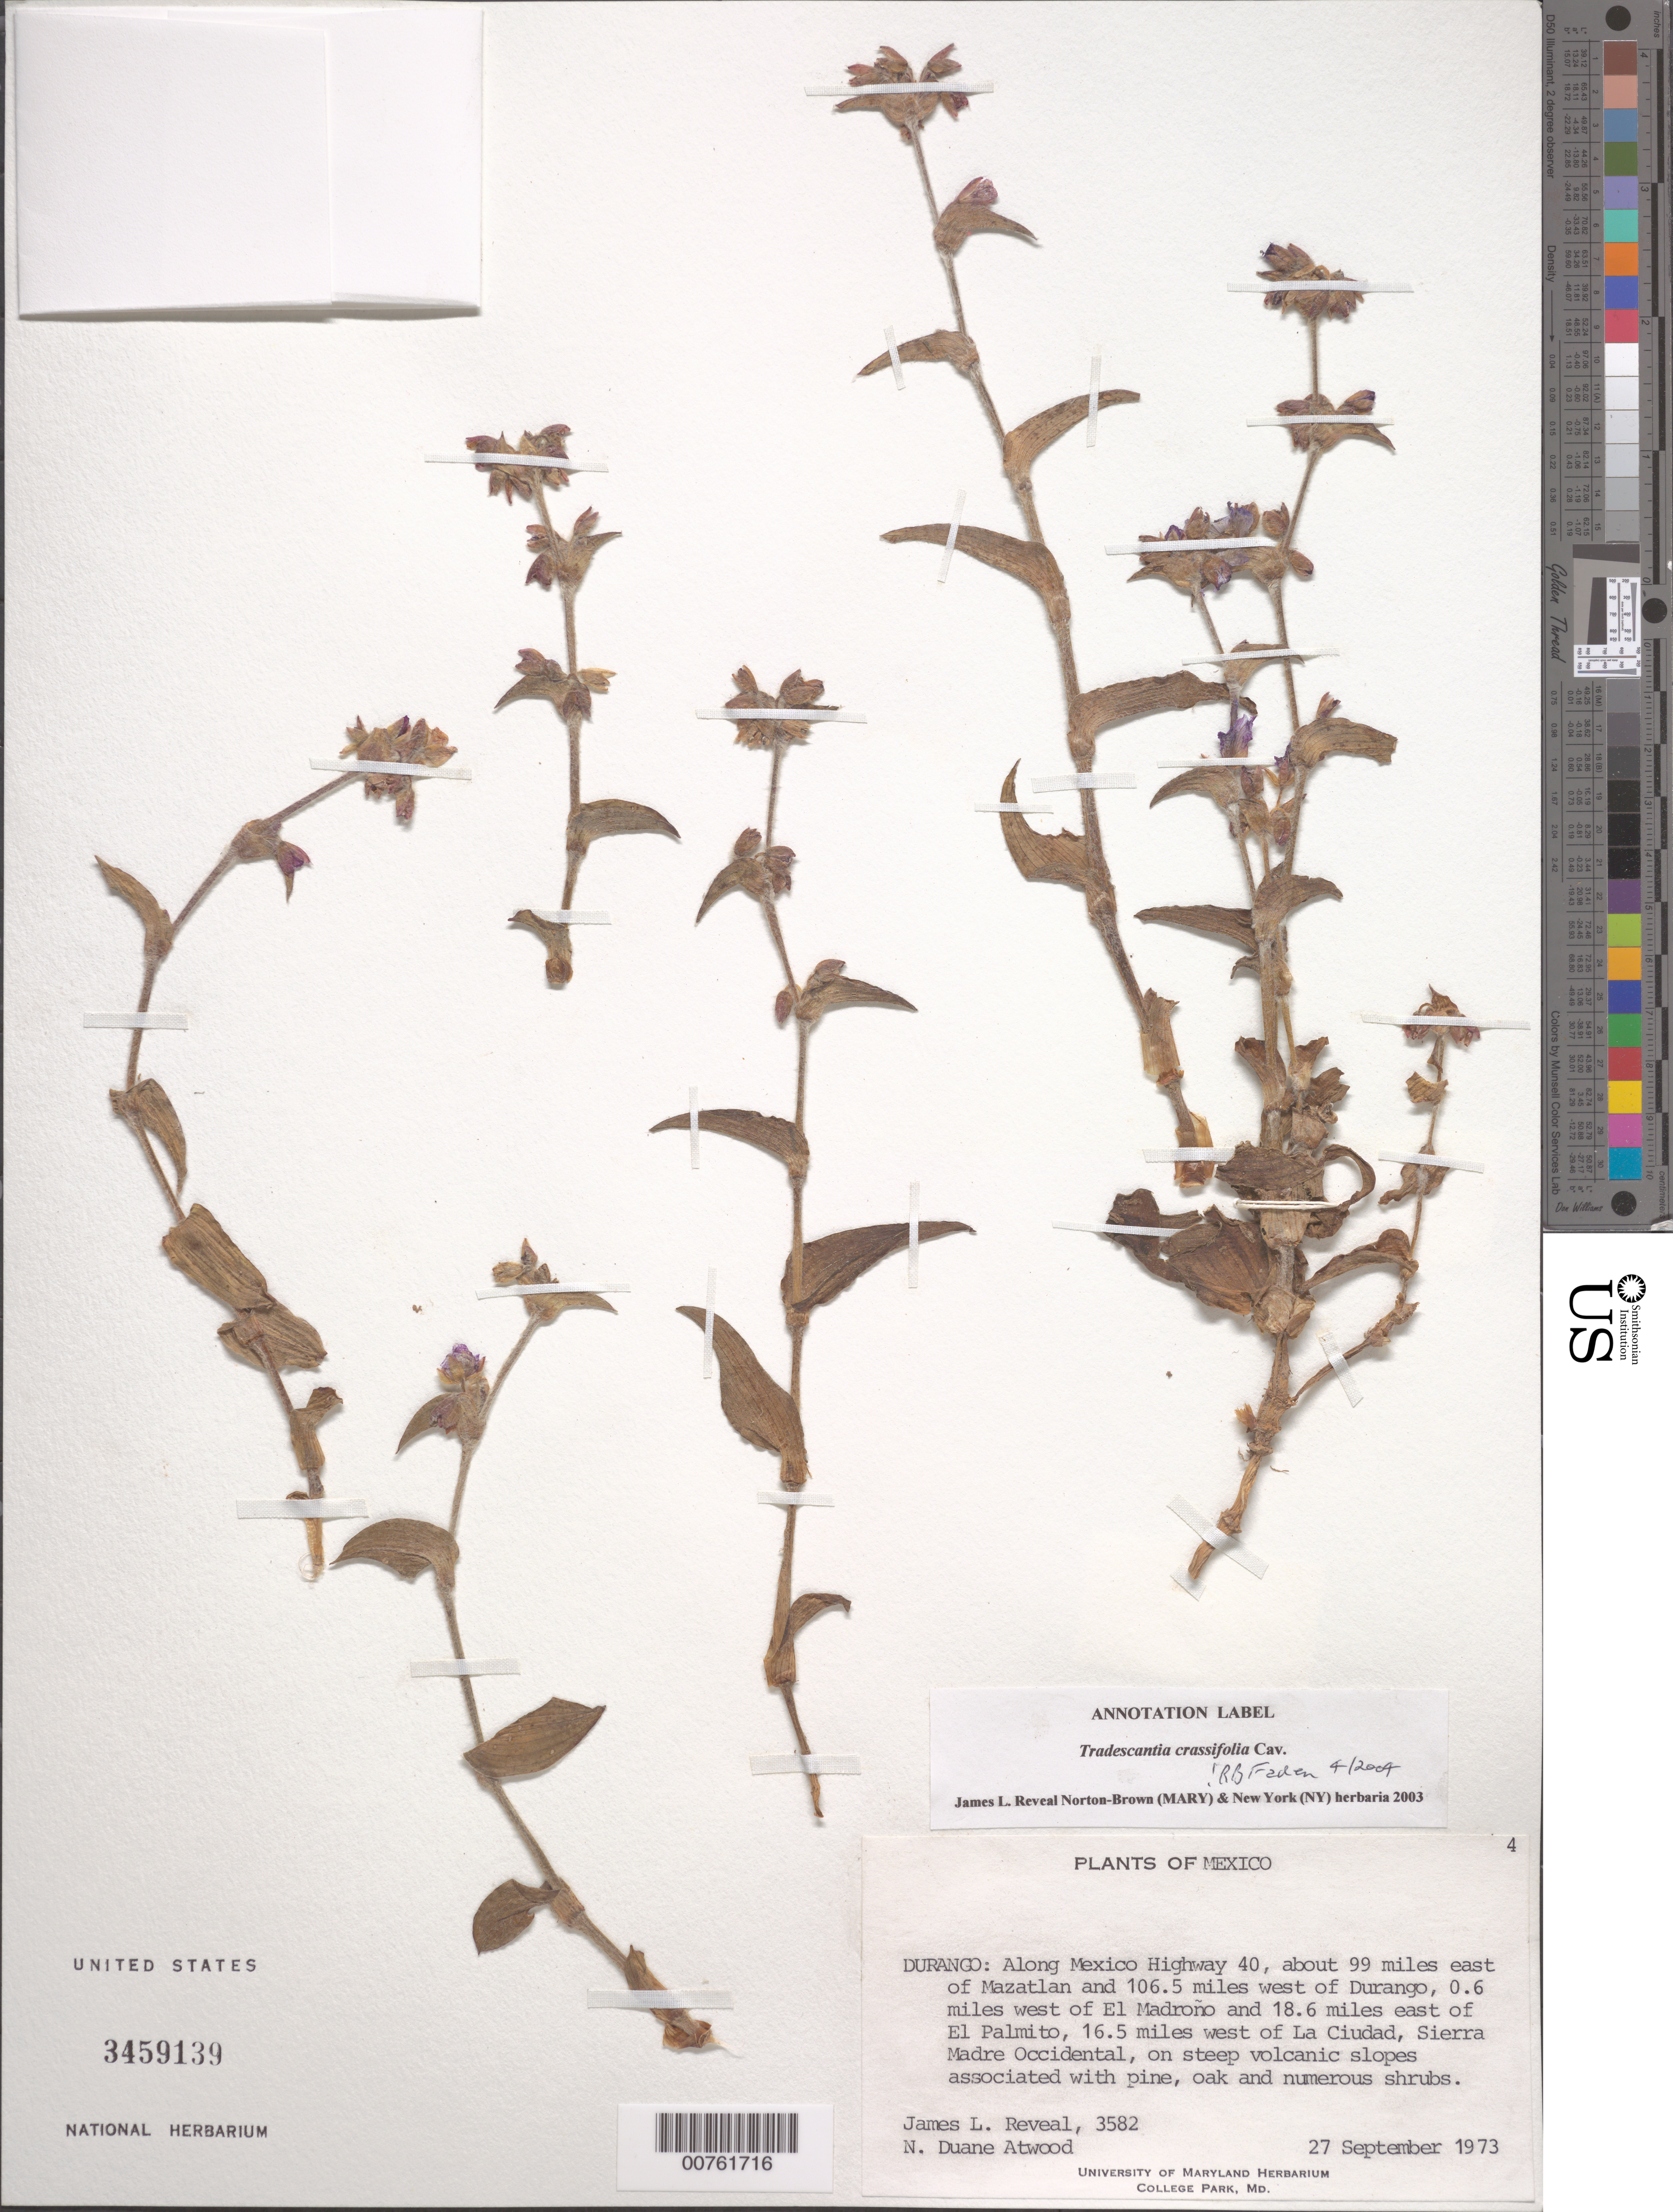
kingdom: Plantae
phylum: Tracheophyta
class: Liliopsida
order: Commelinales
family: Commelinaceae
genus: Tradescantia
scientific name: Tradescantia crassifolia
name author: Cav.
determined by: Faden, Robert B., (US), Smithsonian Institution - National Museum of Natural History (UNITED STATES)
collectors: J. L. Reveal & N. Atwood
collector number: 3582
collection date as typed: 27 Sep 1973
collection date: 1973-09-27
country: Mexico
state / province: Durango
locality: Along Mexico Highway 40, about 99 miles E of Mazatlan and 106.5 miles W of Durango, 0.6 miles W of El Madrono and 18.6 miles E of El Palmito, 16.5 miles W of La Ciudad, Sierra Madre Occidental, on steep, volcanic slopes associated with pine, oak and numerous shrubs.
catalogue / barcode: US 3459139